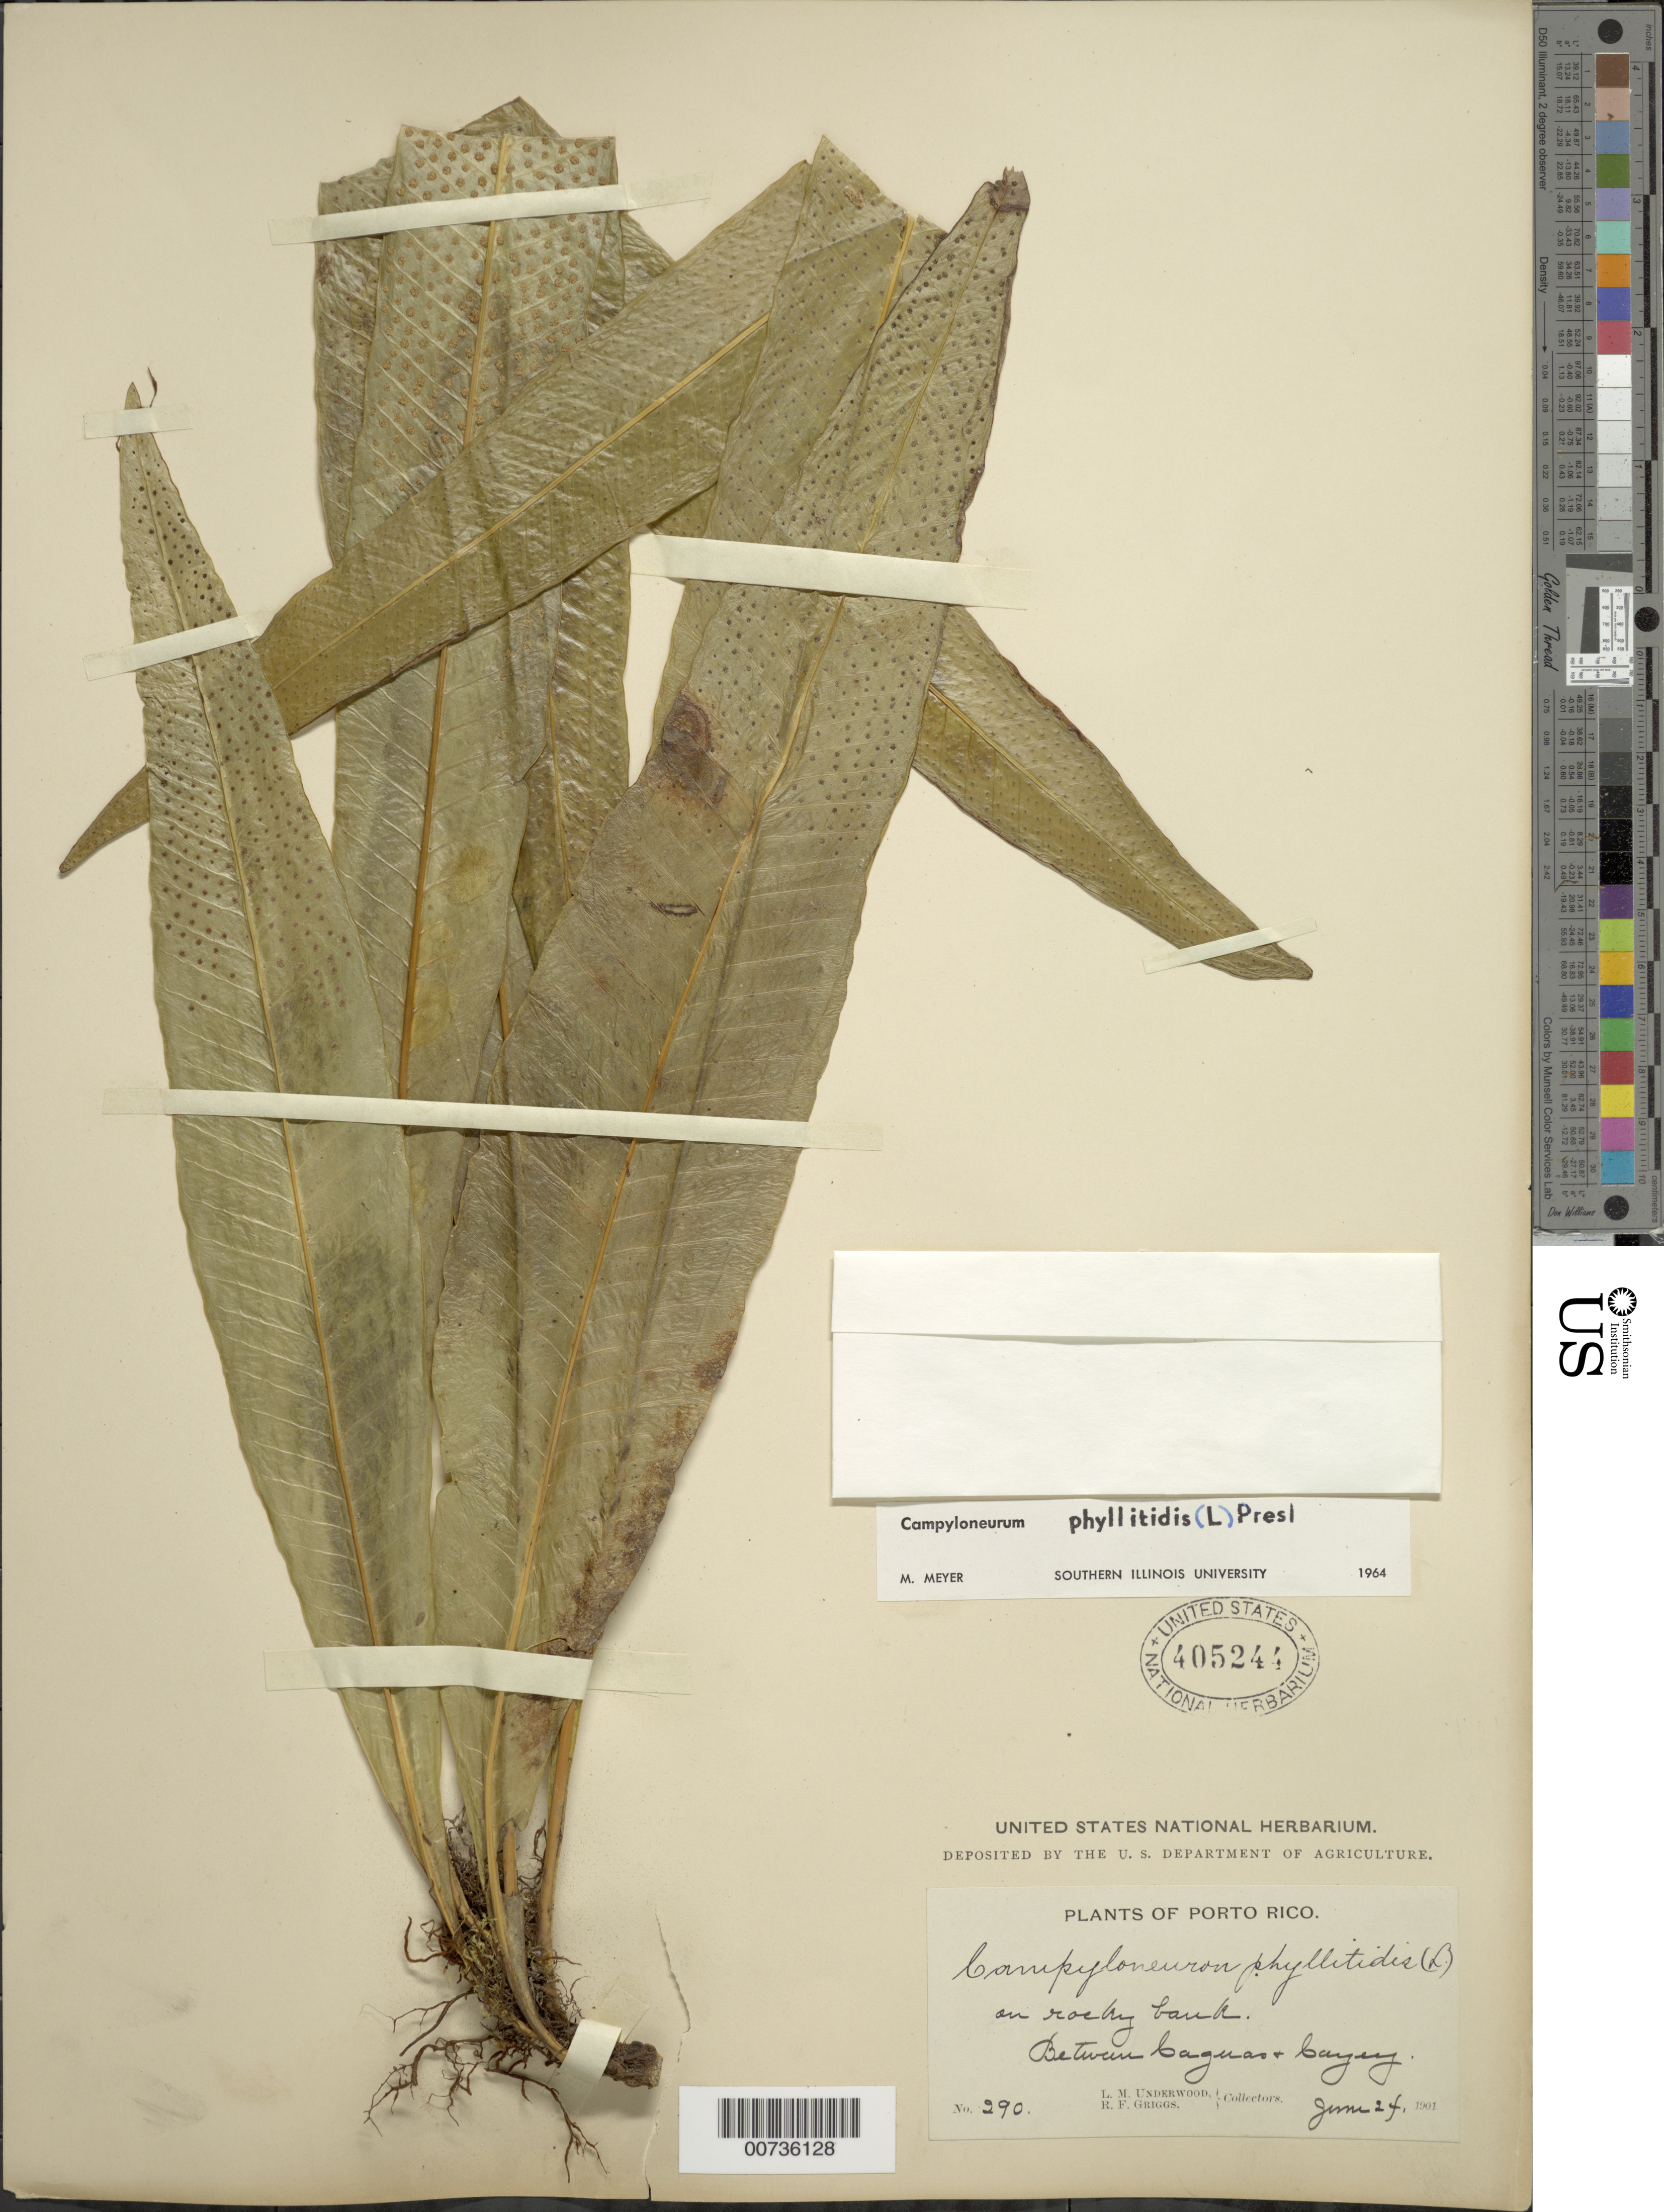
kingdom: Plantae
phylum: Tracheophyta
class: Polypodiopsida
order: Polypodiales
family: Polypodiaceae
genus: Campyloneurum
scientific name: Campyloneurum phyllitidis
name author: (L.) C. Presl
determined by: Meyer, M.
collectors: L. M. Underwood & R. F. Griggs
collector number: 290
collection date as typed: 24 Jun 1901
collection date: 1901-06-24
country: Puerto Rico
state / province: Caguas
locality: Between Caguas and Cayey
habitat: On rocky bank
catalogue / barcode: US 405244